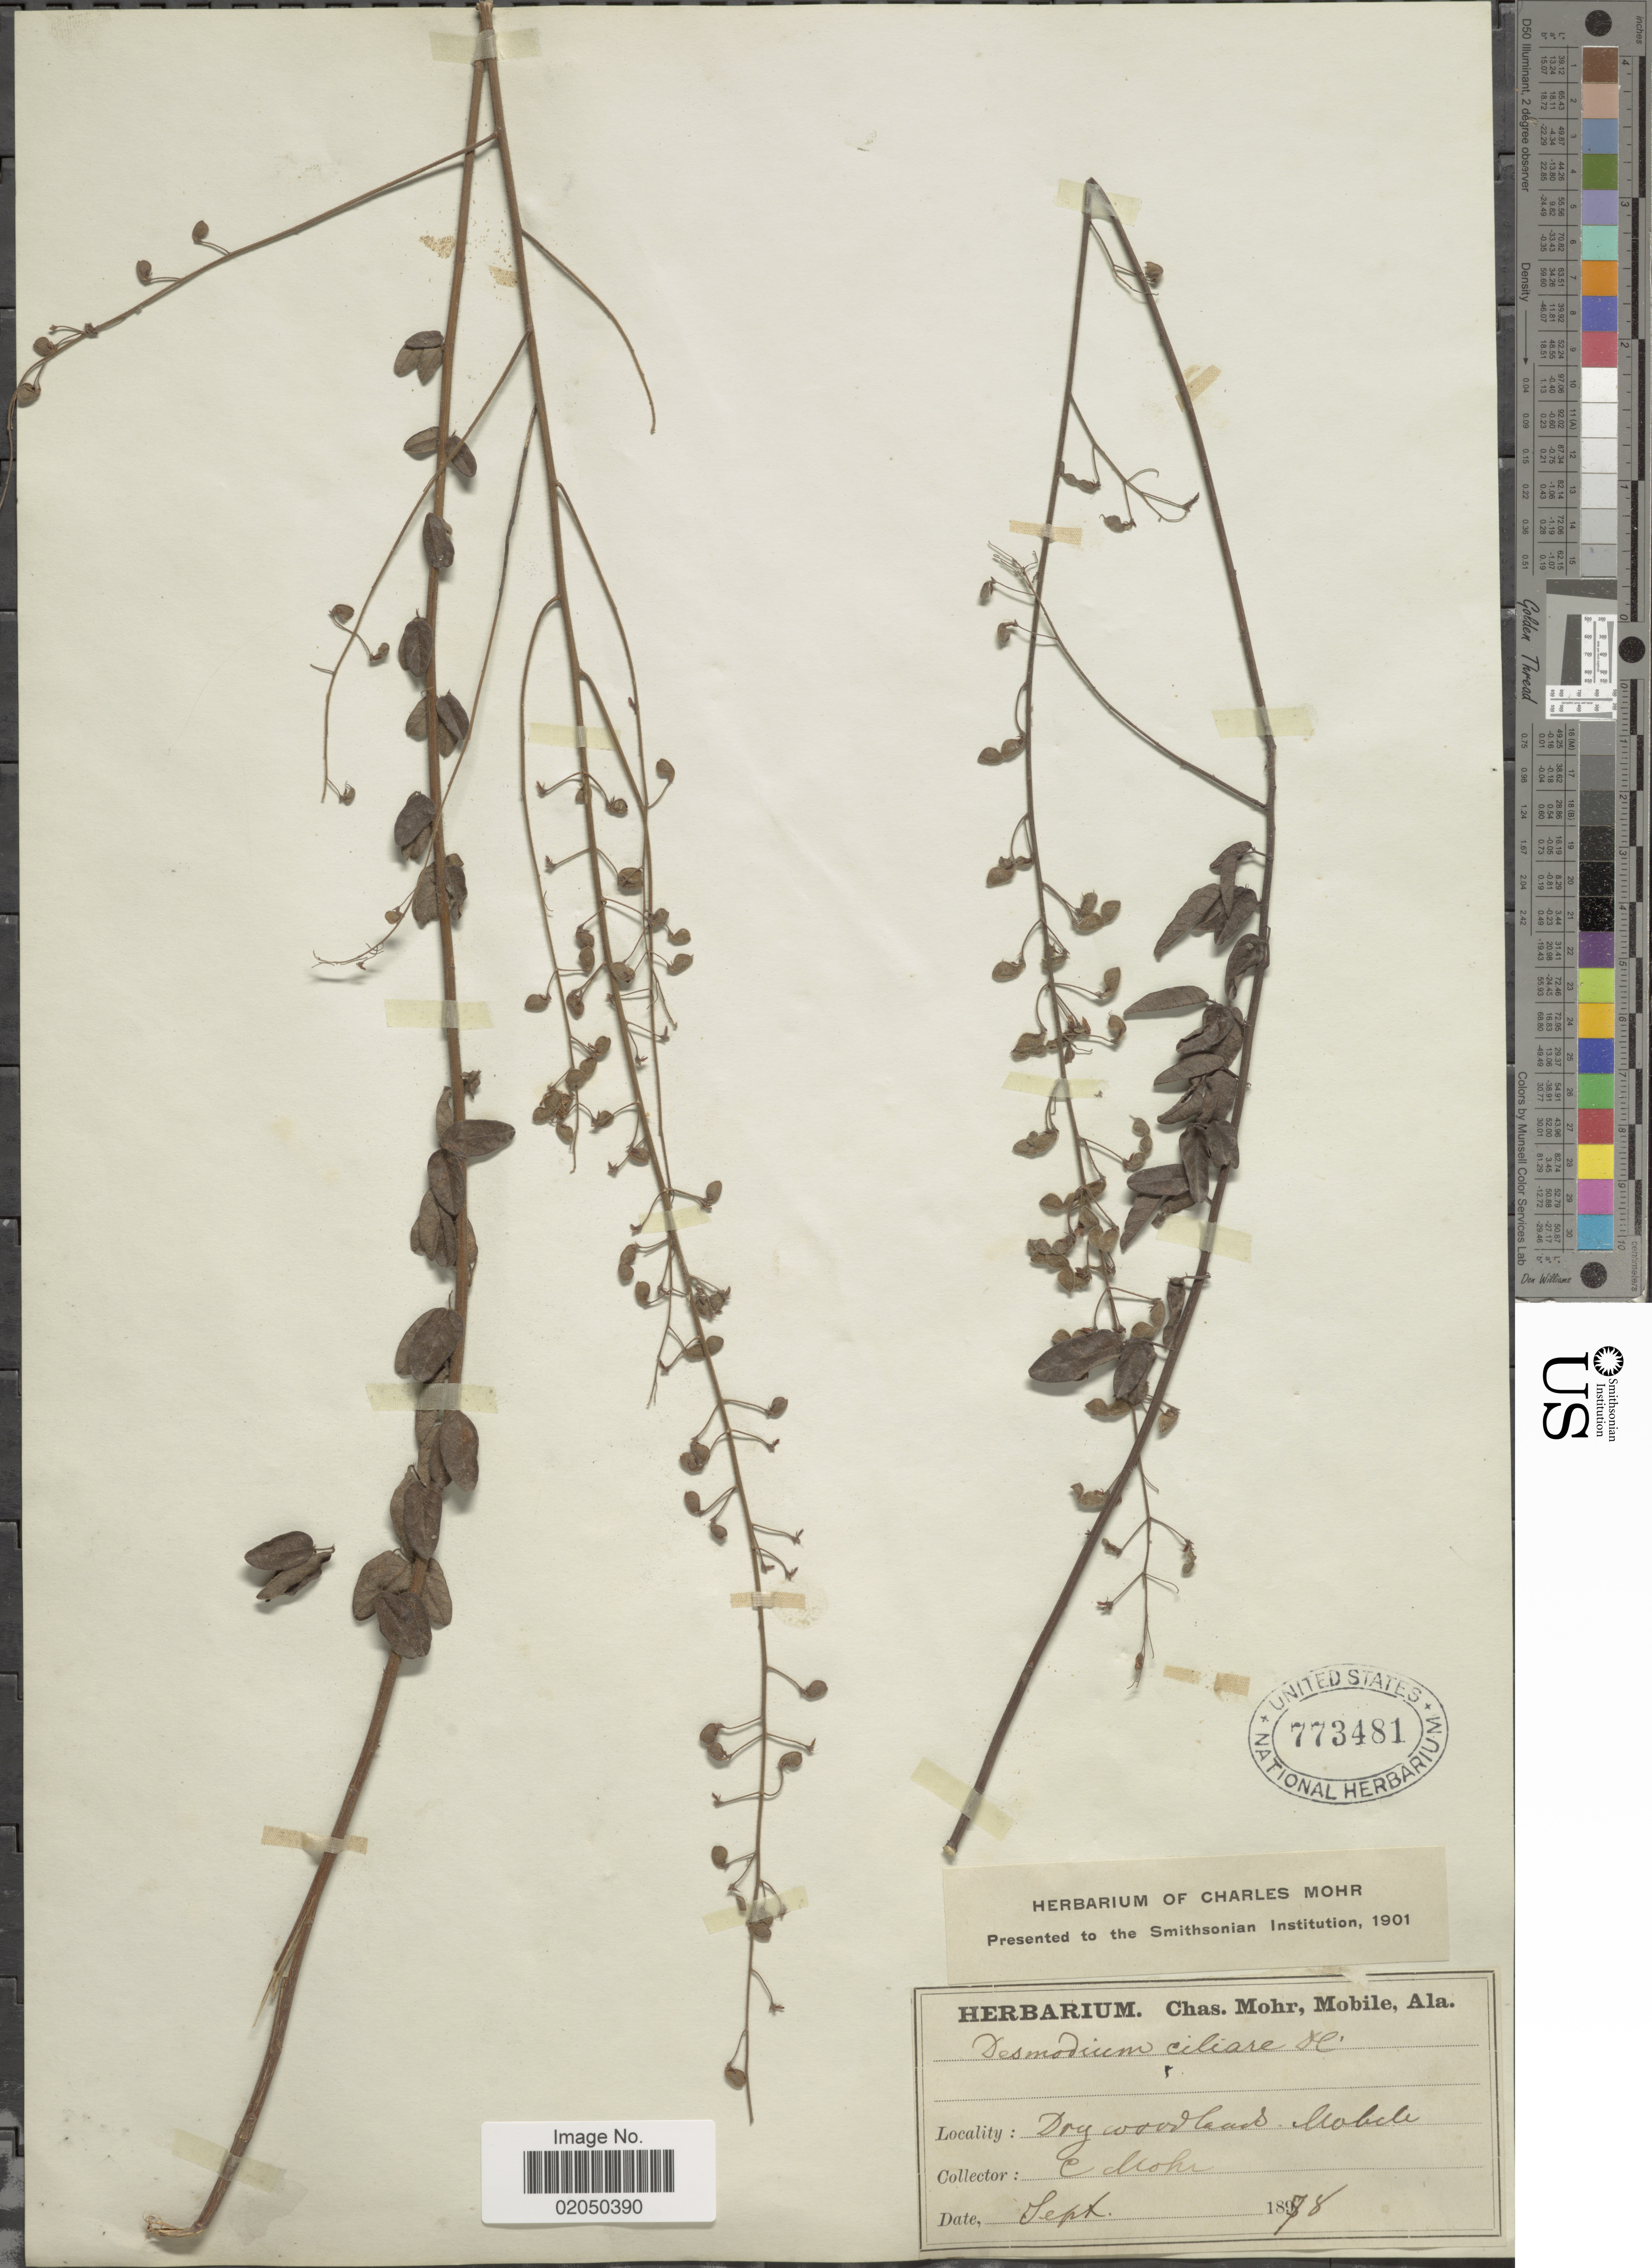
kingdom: Plantae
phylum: Tracheophyta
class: Magnoliopsida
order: Fabales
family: Fabaceae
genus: Desmodium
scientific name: Desmodium ciliare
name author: (Muhl. ex Willd.) DC.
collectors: C. T. Mohr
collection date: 1878-09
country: United States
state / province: Alabama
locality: Mobile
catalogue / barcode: US 773481